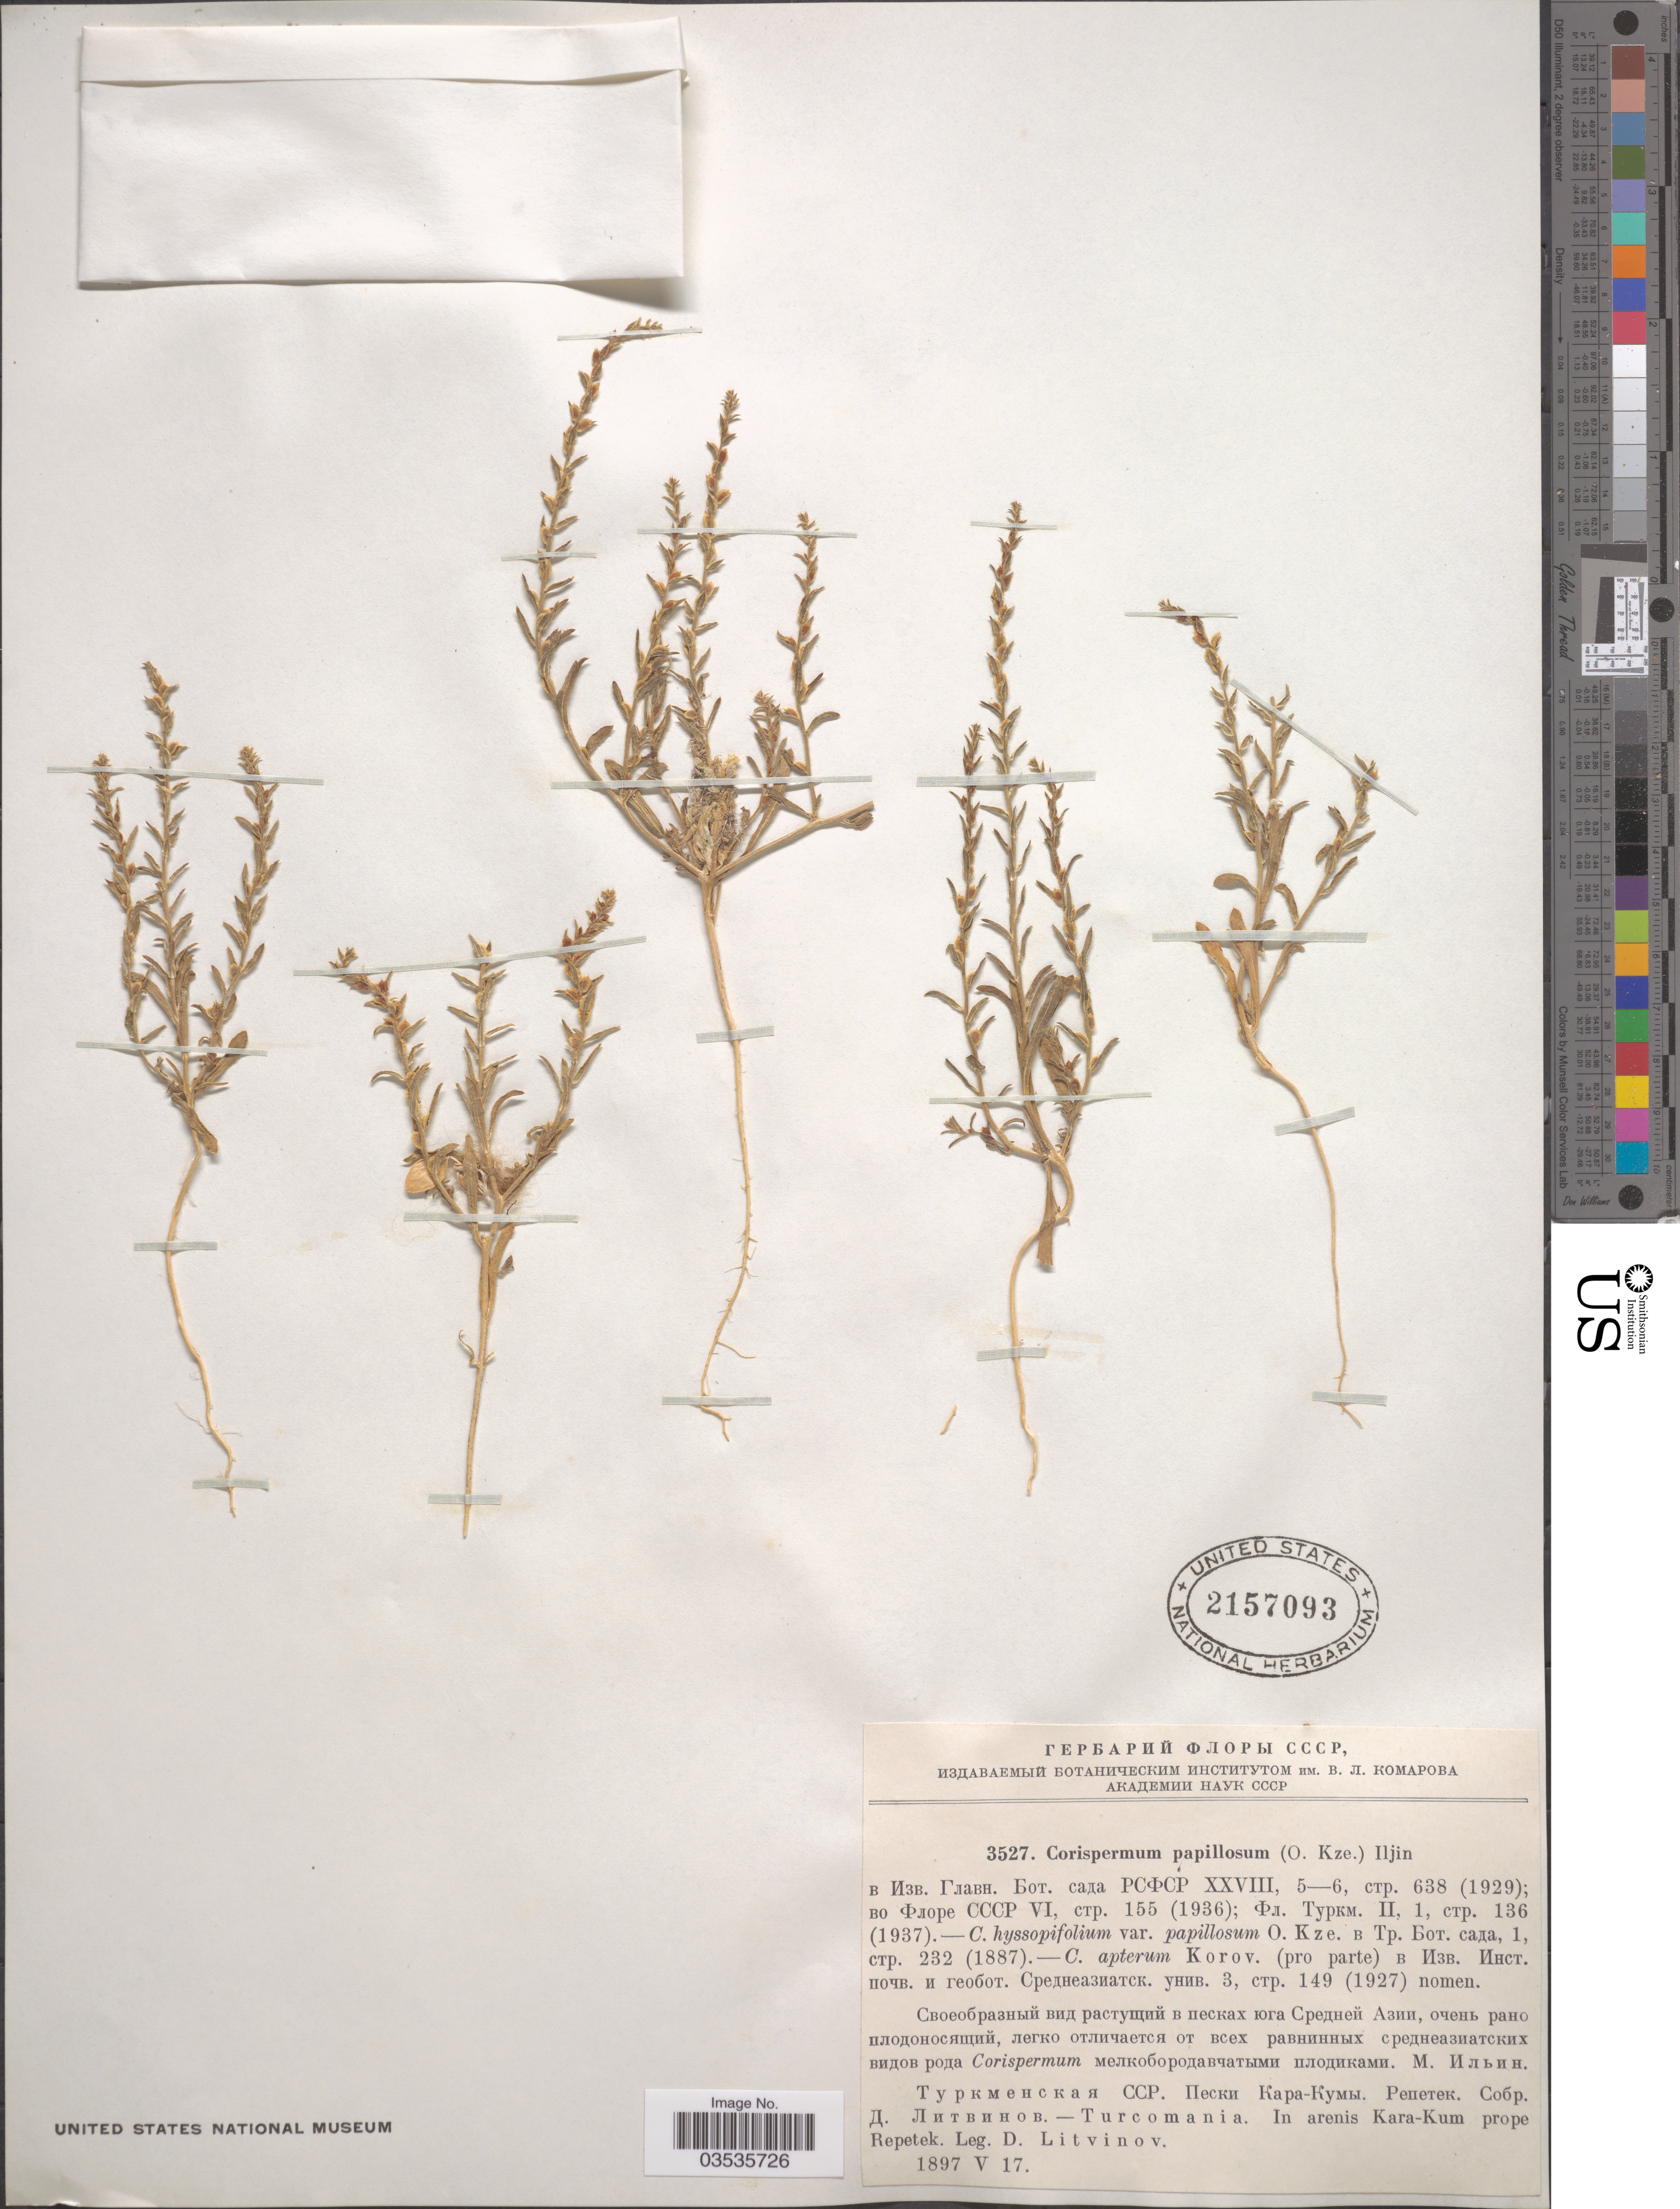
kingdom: Plantae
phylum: Tracheophyta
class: Magnoliopsida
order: Caryophyllales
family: Amaranthaceae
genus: Corispermum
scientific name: Corispermum papillosum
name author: Iljin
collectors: D. Litvinov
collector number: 3527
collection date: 1897-05-17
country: Turkmenistan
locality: Turcomania. In arenis Kara-Kum prope Repetek.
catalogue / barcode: US 2157093